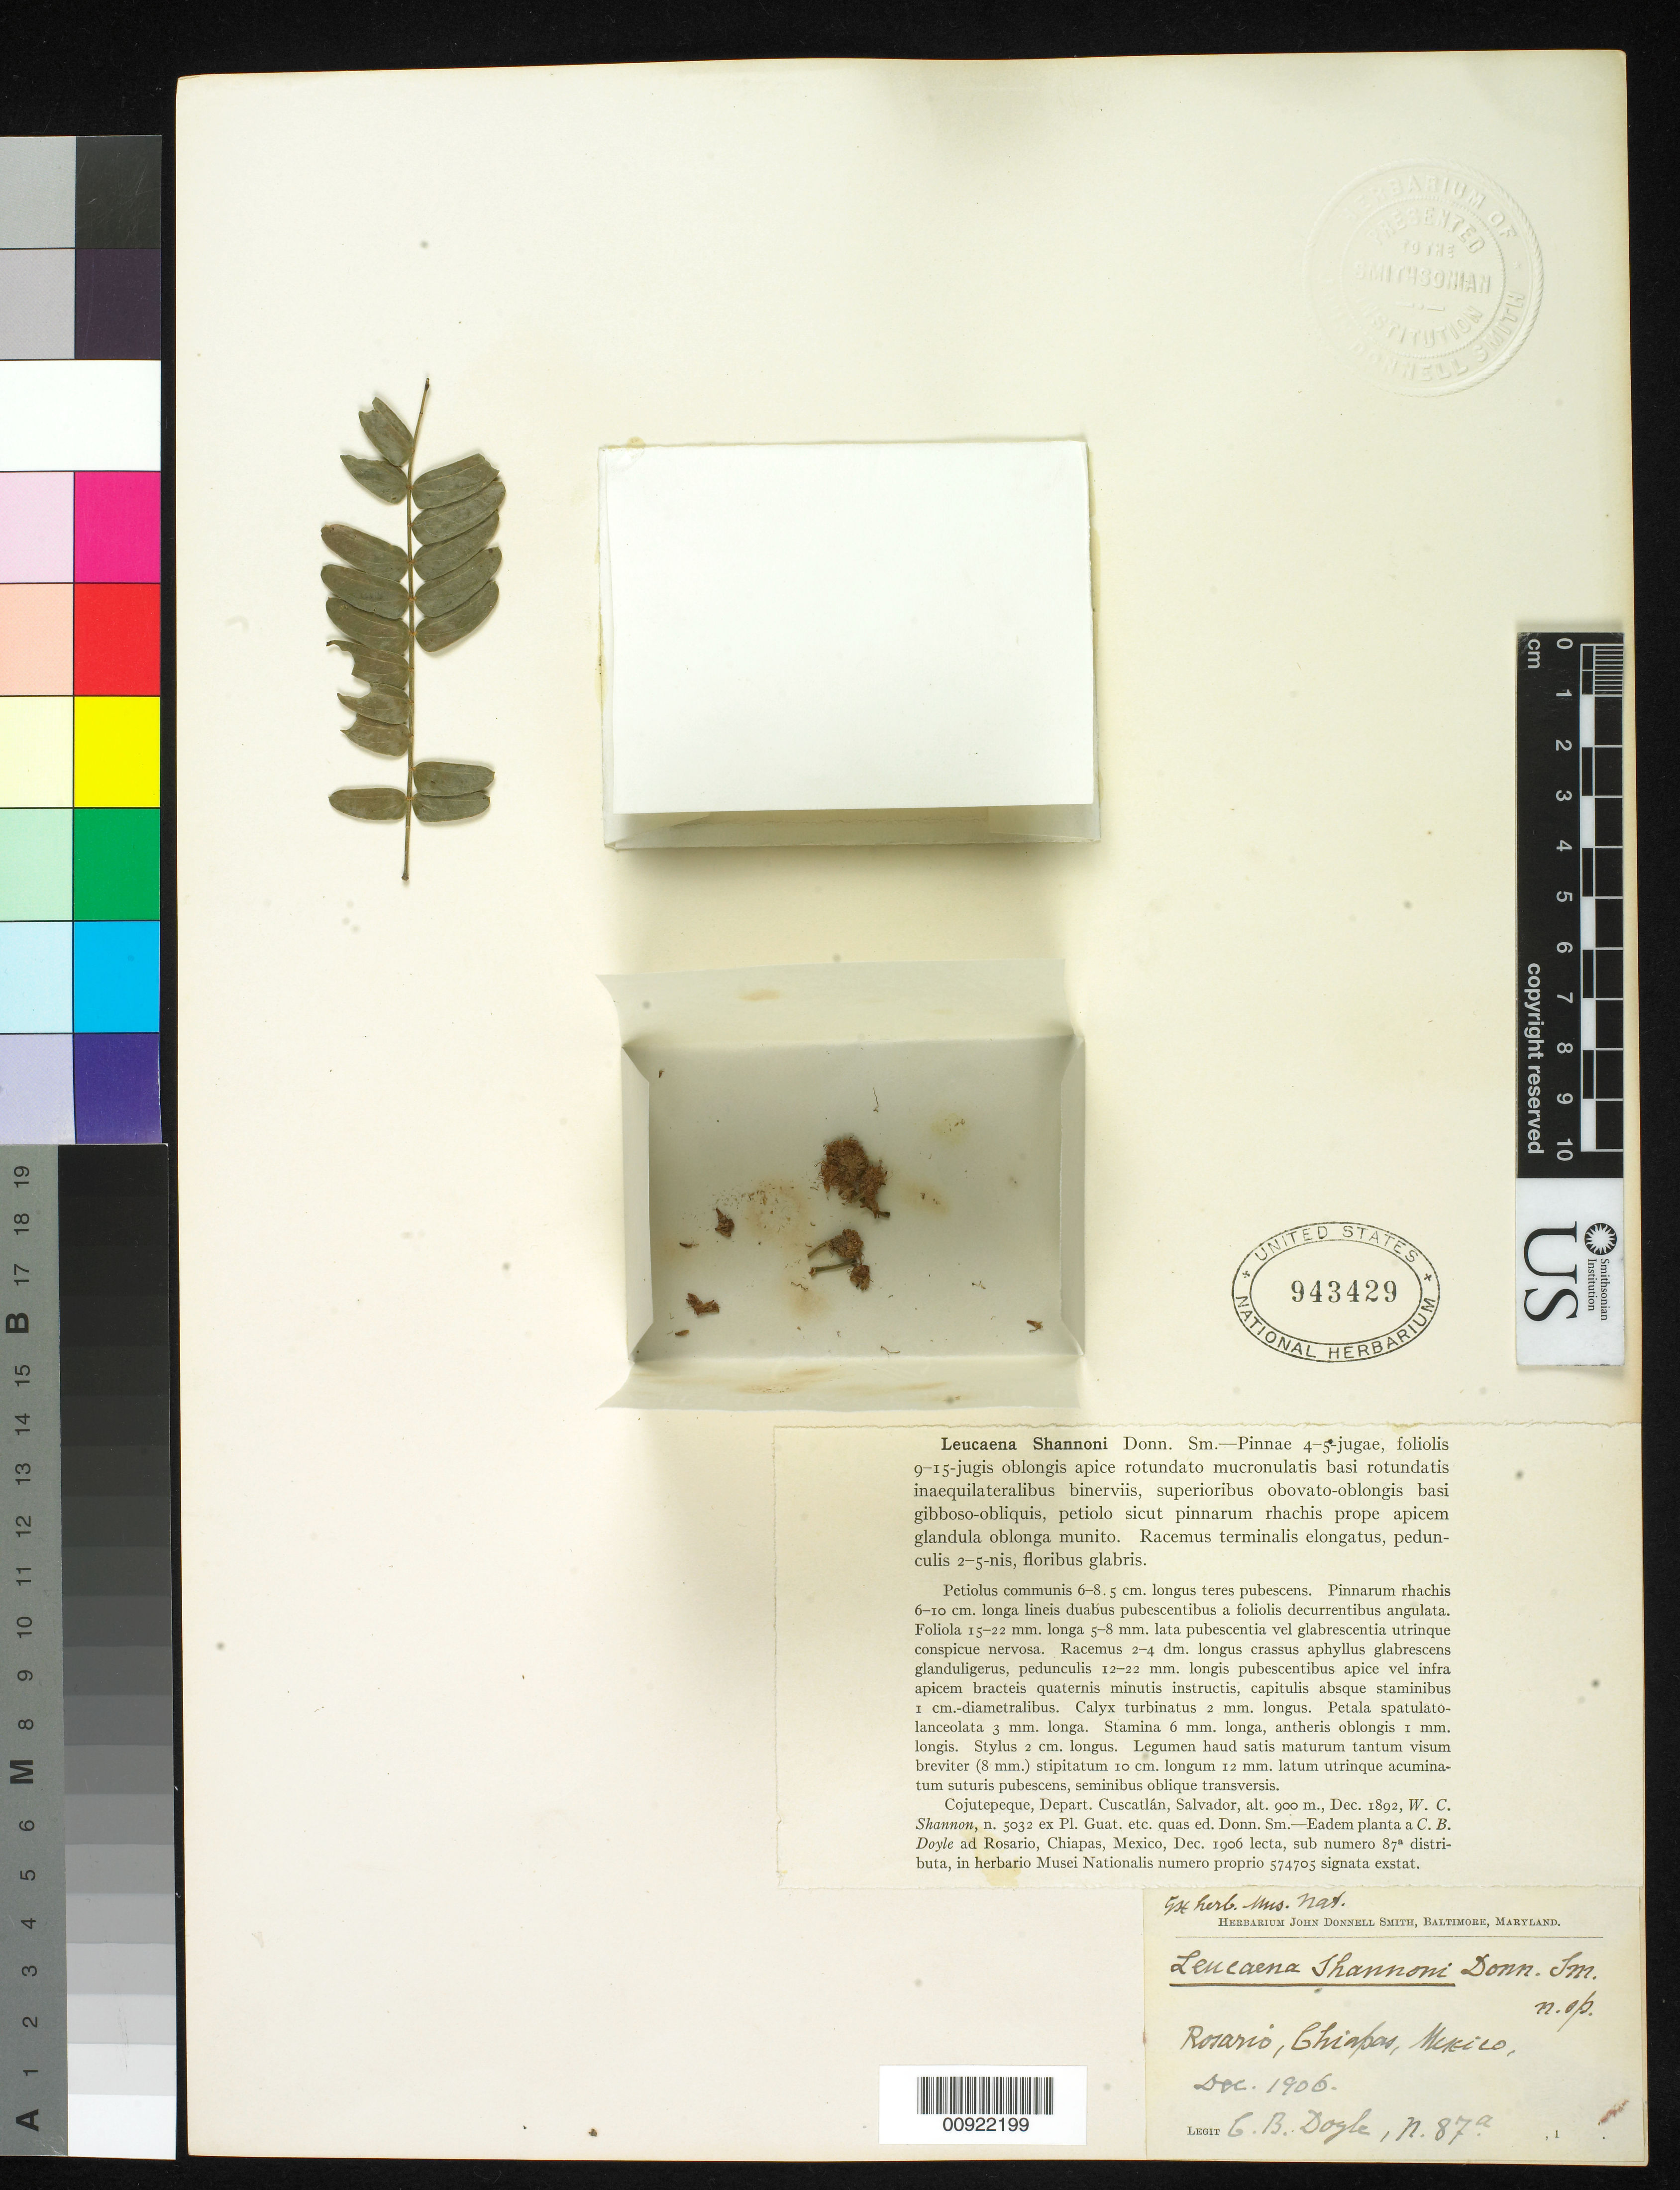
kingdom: Plantae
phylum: Tracheophyta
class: Magnoliopsida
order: Fabales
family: Fabaceae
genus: Leucaena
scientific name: Leucaena shannonii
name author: Donn. Sm.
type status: Syntype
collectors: C. Doyle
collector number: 87 a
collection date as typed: Dec 1906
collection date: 1906-12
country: Mexico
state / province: Chiapas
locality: Rosario, Chiapas.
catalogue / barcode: US 943429